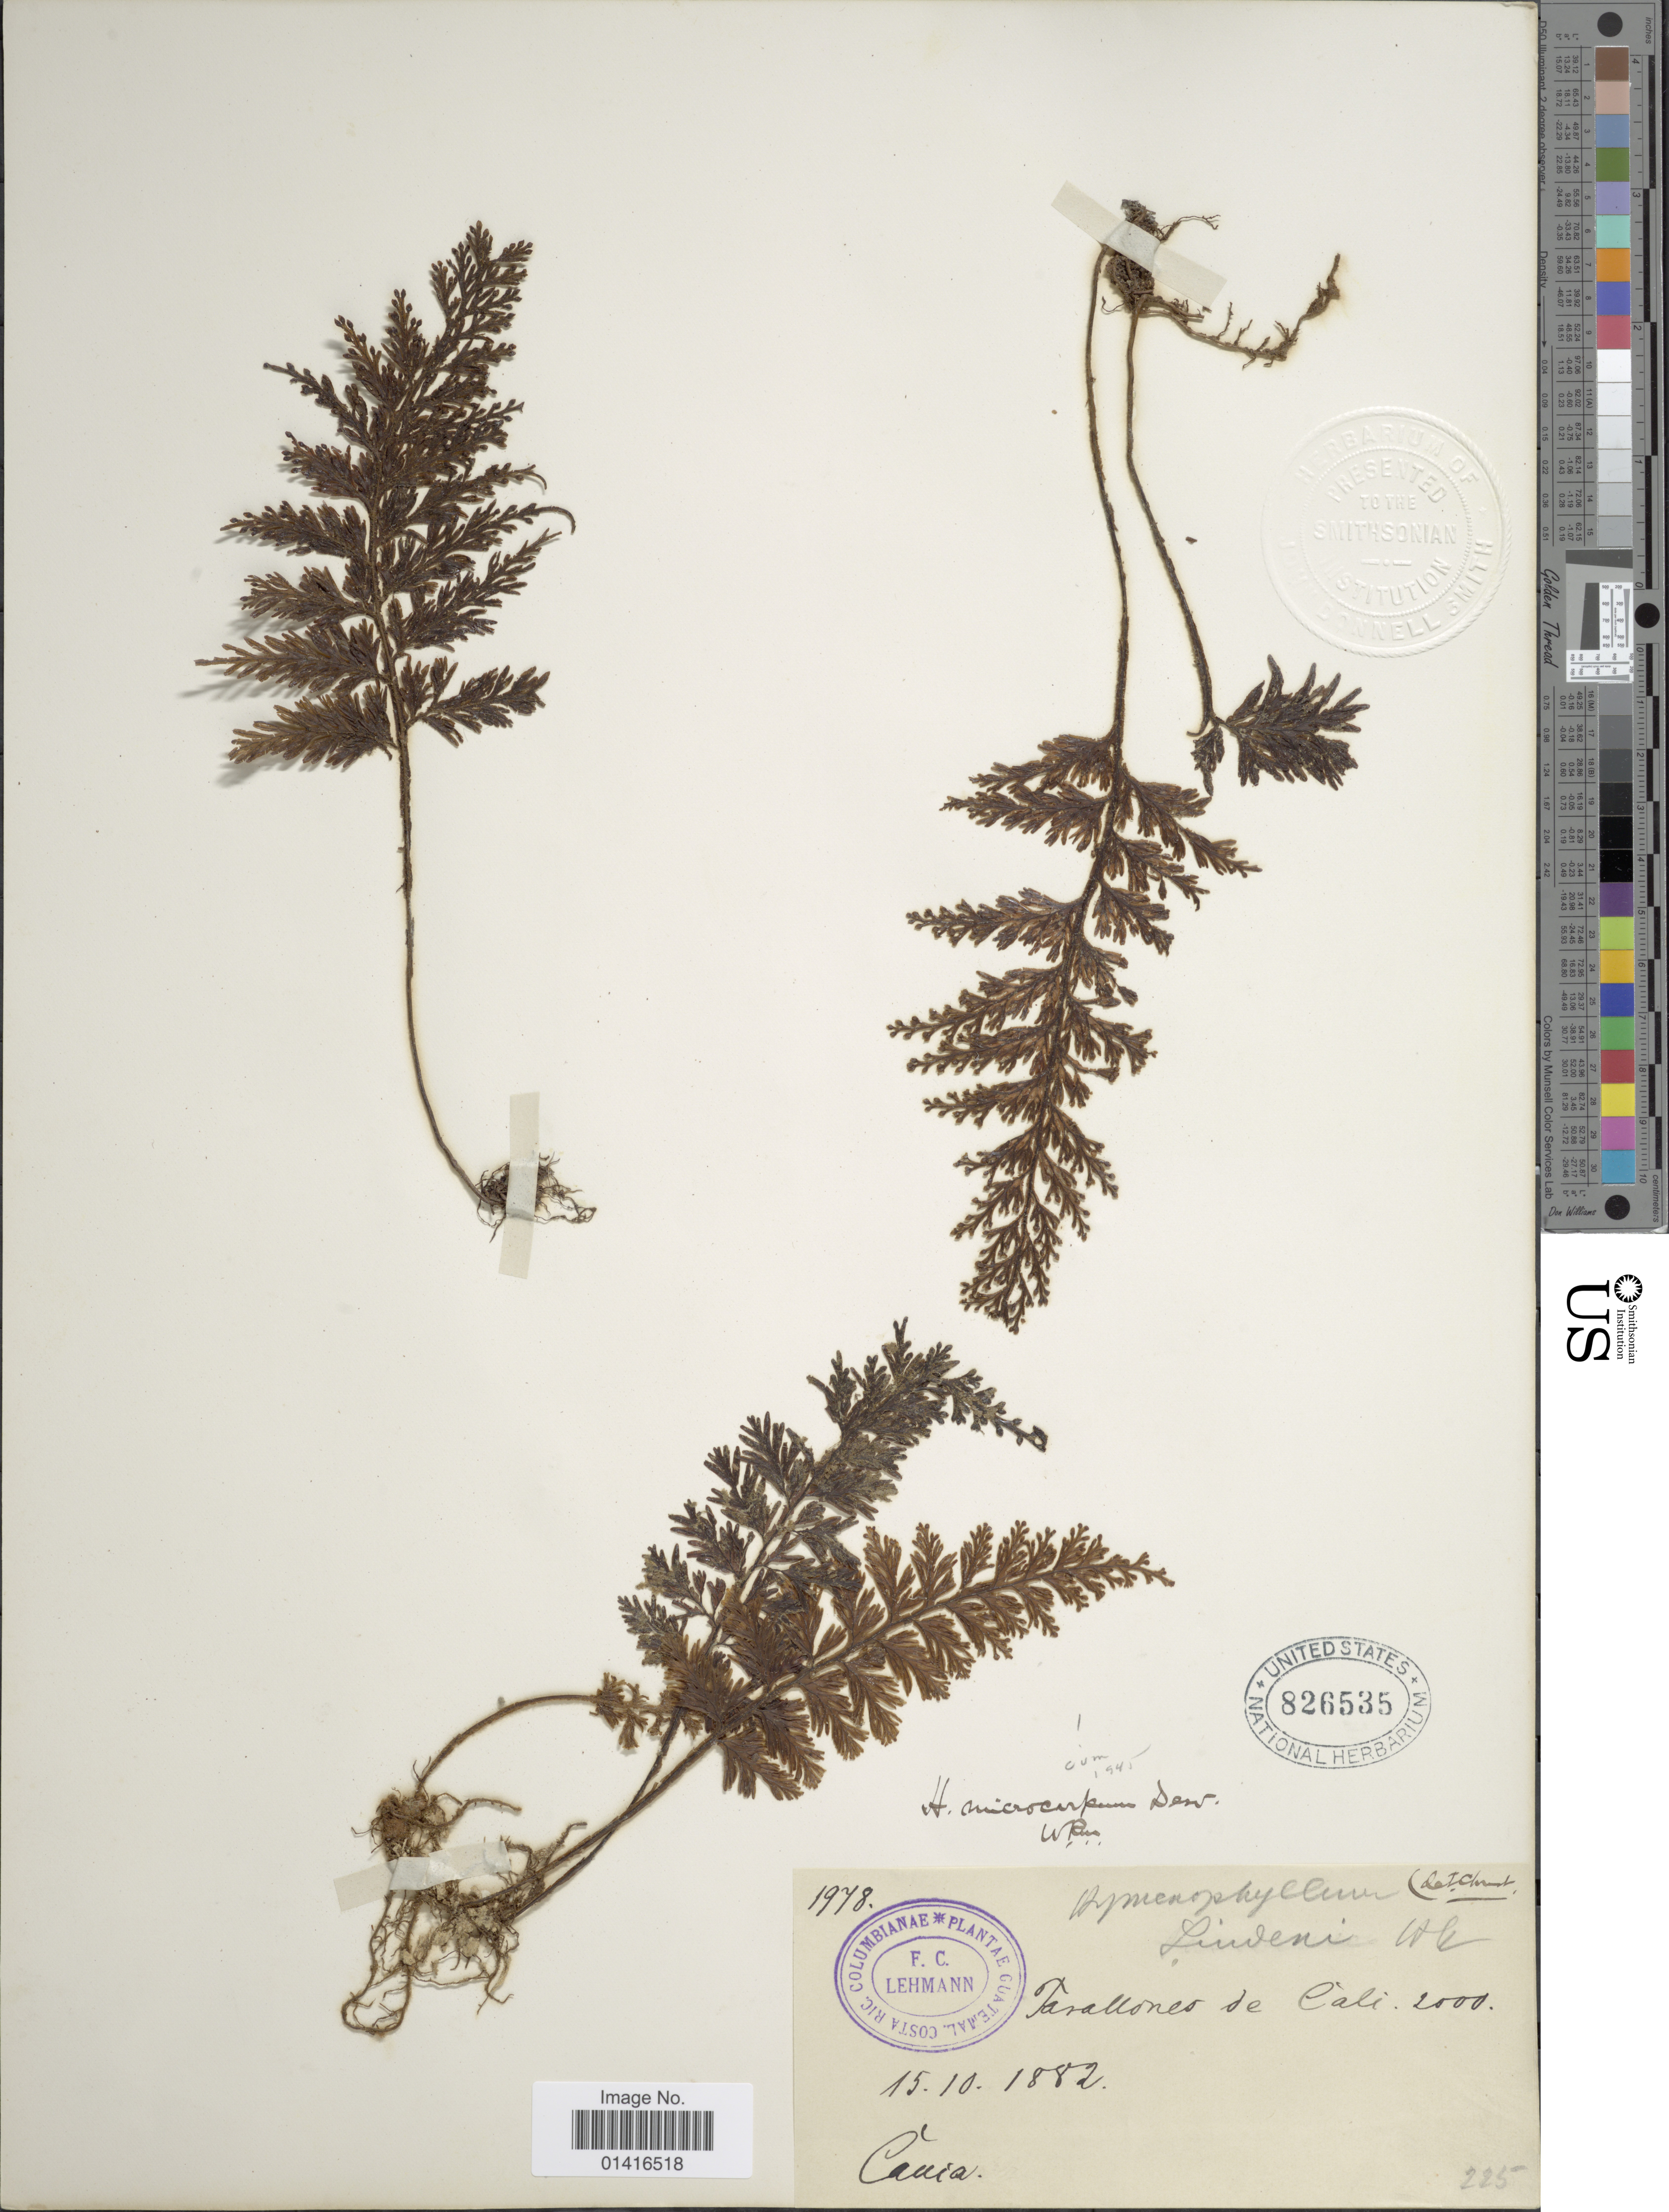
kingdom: Plantae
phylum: Tracheophyta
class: Polypodiopsida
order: Hymenophyllales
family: Hymenophyllaceae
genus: Hymenophyllum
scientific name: Hymenophyllum microcarpum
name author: (Desv.) Lellinger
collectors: F. C. Lehmann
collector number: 1978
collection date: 1882-10-15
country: Colombia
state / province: Valle del Cauca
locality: Farallones de Cali, Cauca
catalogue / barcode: US 826535